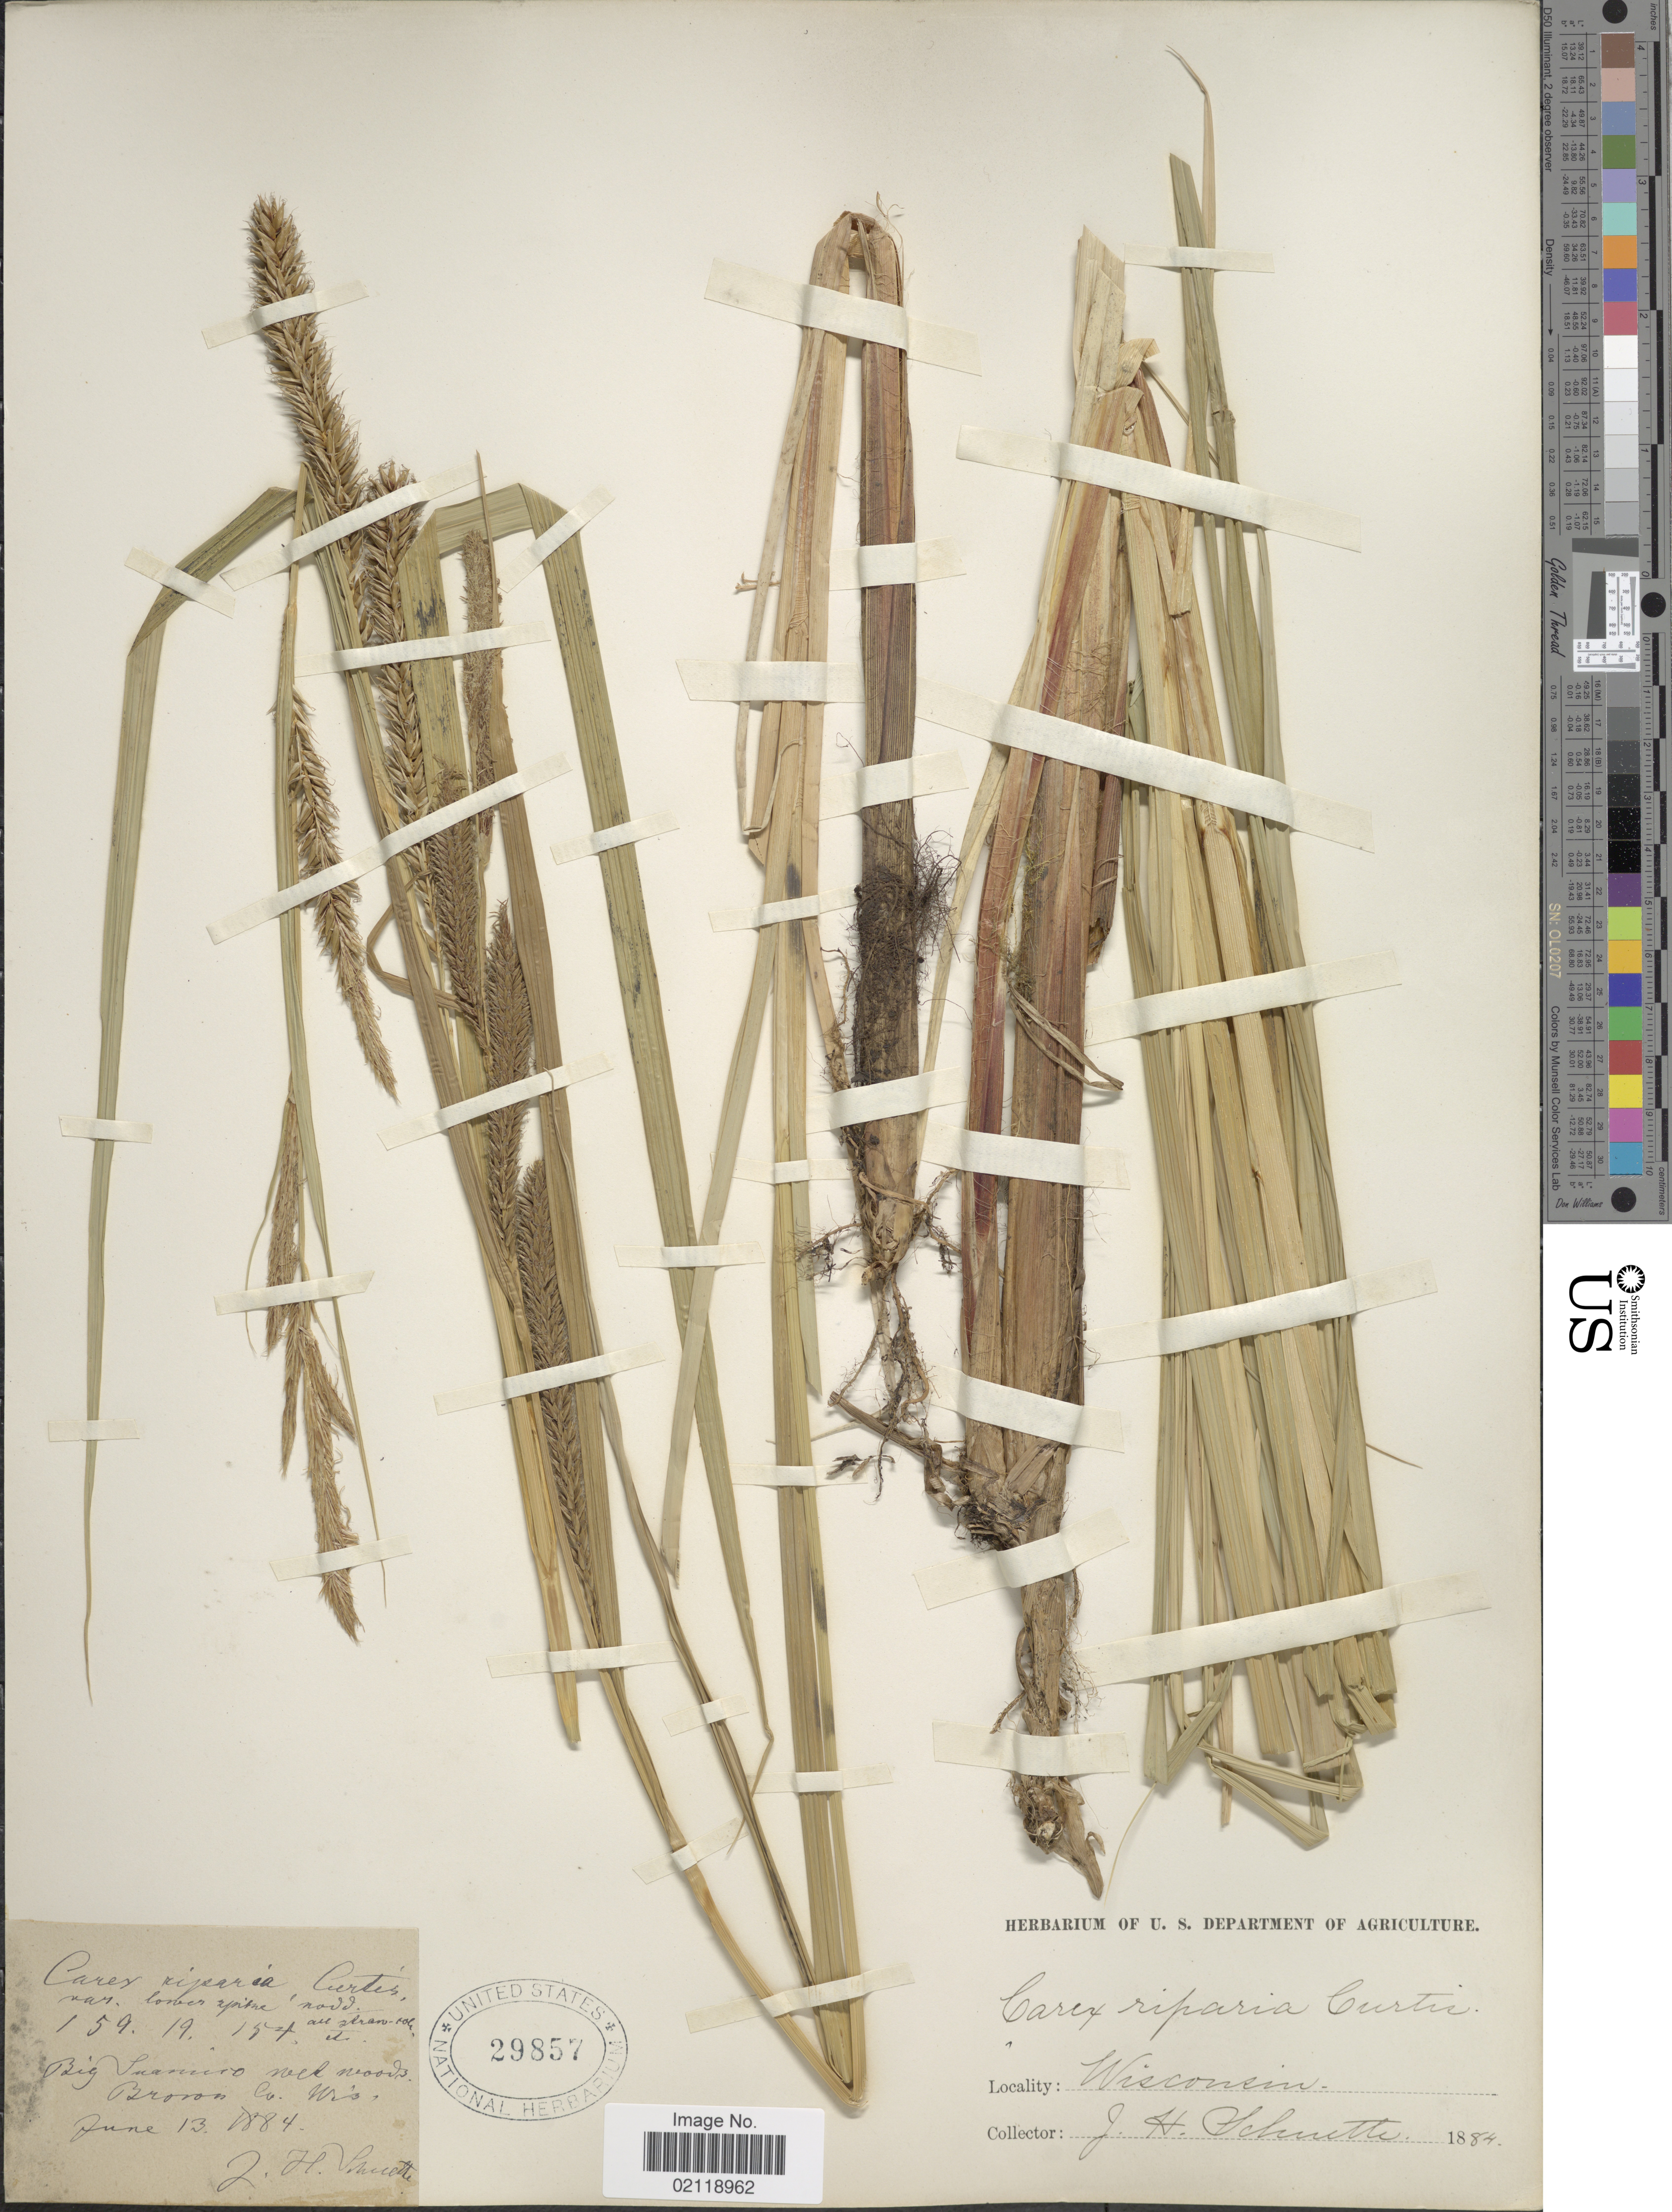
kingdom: Plantae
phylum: Tracheophyta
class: Liliopsida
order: Poales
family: Cyperaceae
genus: Carex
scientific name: Carex lacustris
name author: Willd.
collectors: J. H. Schuette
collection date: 1884-06-13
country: United States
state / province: Wisconsin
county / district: Brown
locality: Big Suamico wet woods, Brown Co.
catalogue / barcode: US 29857